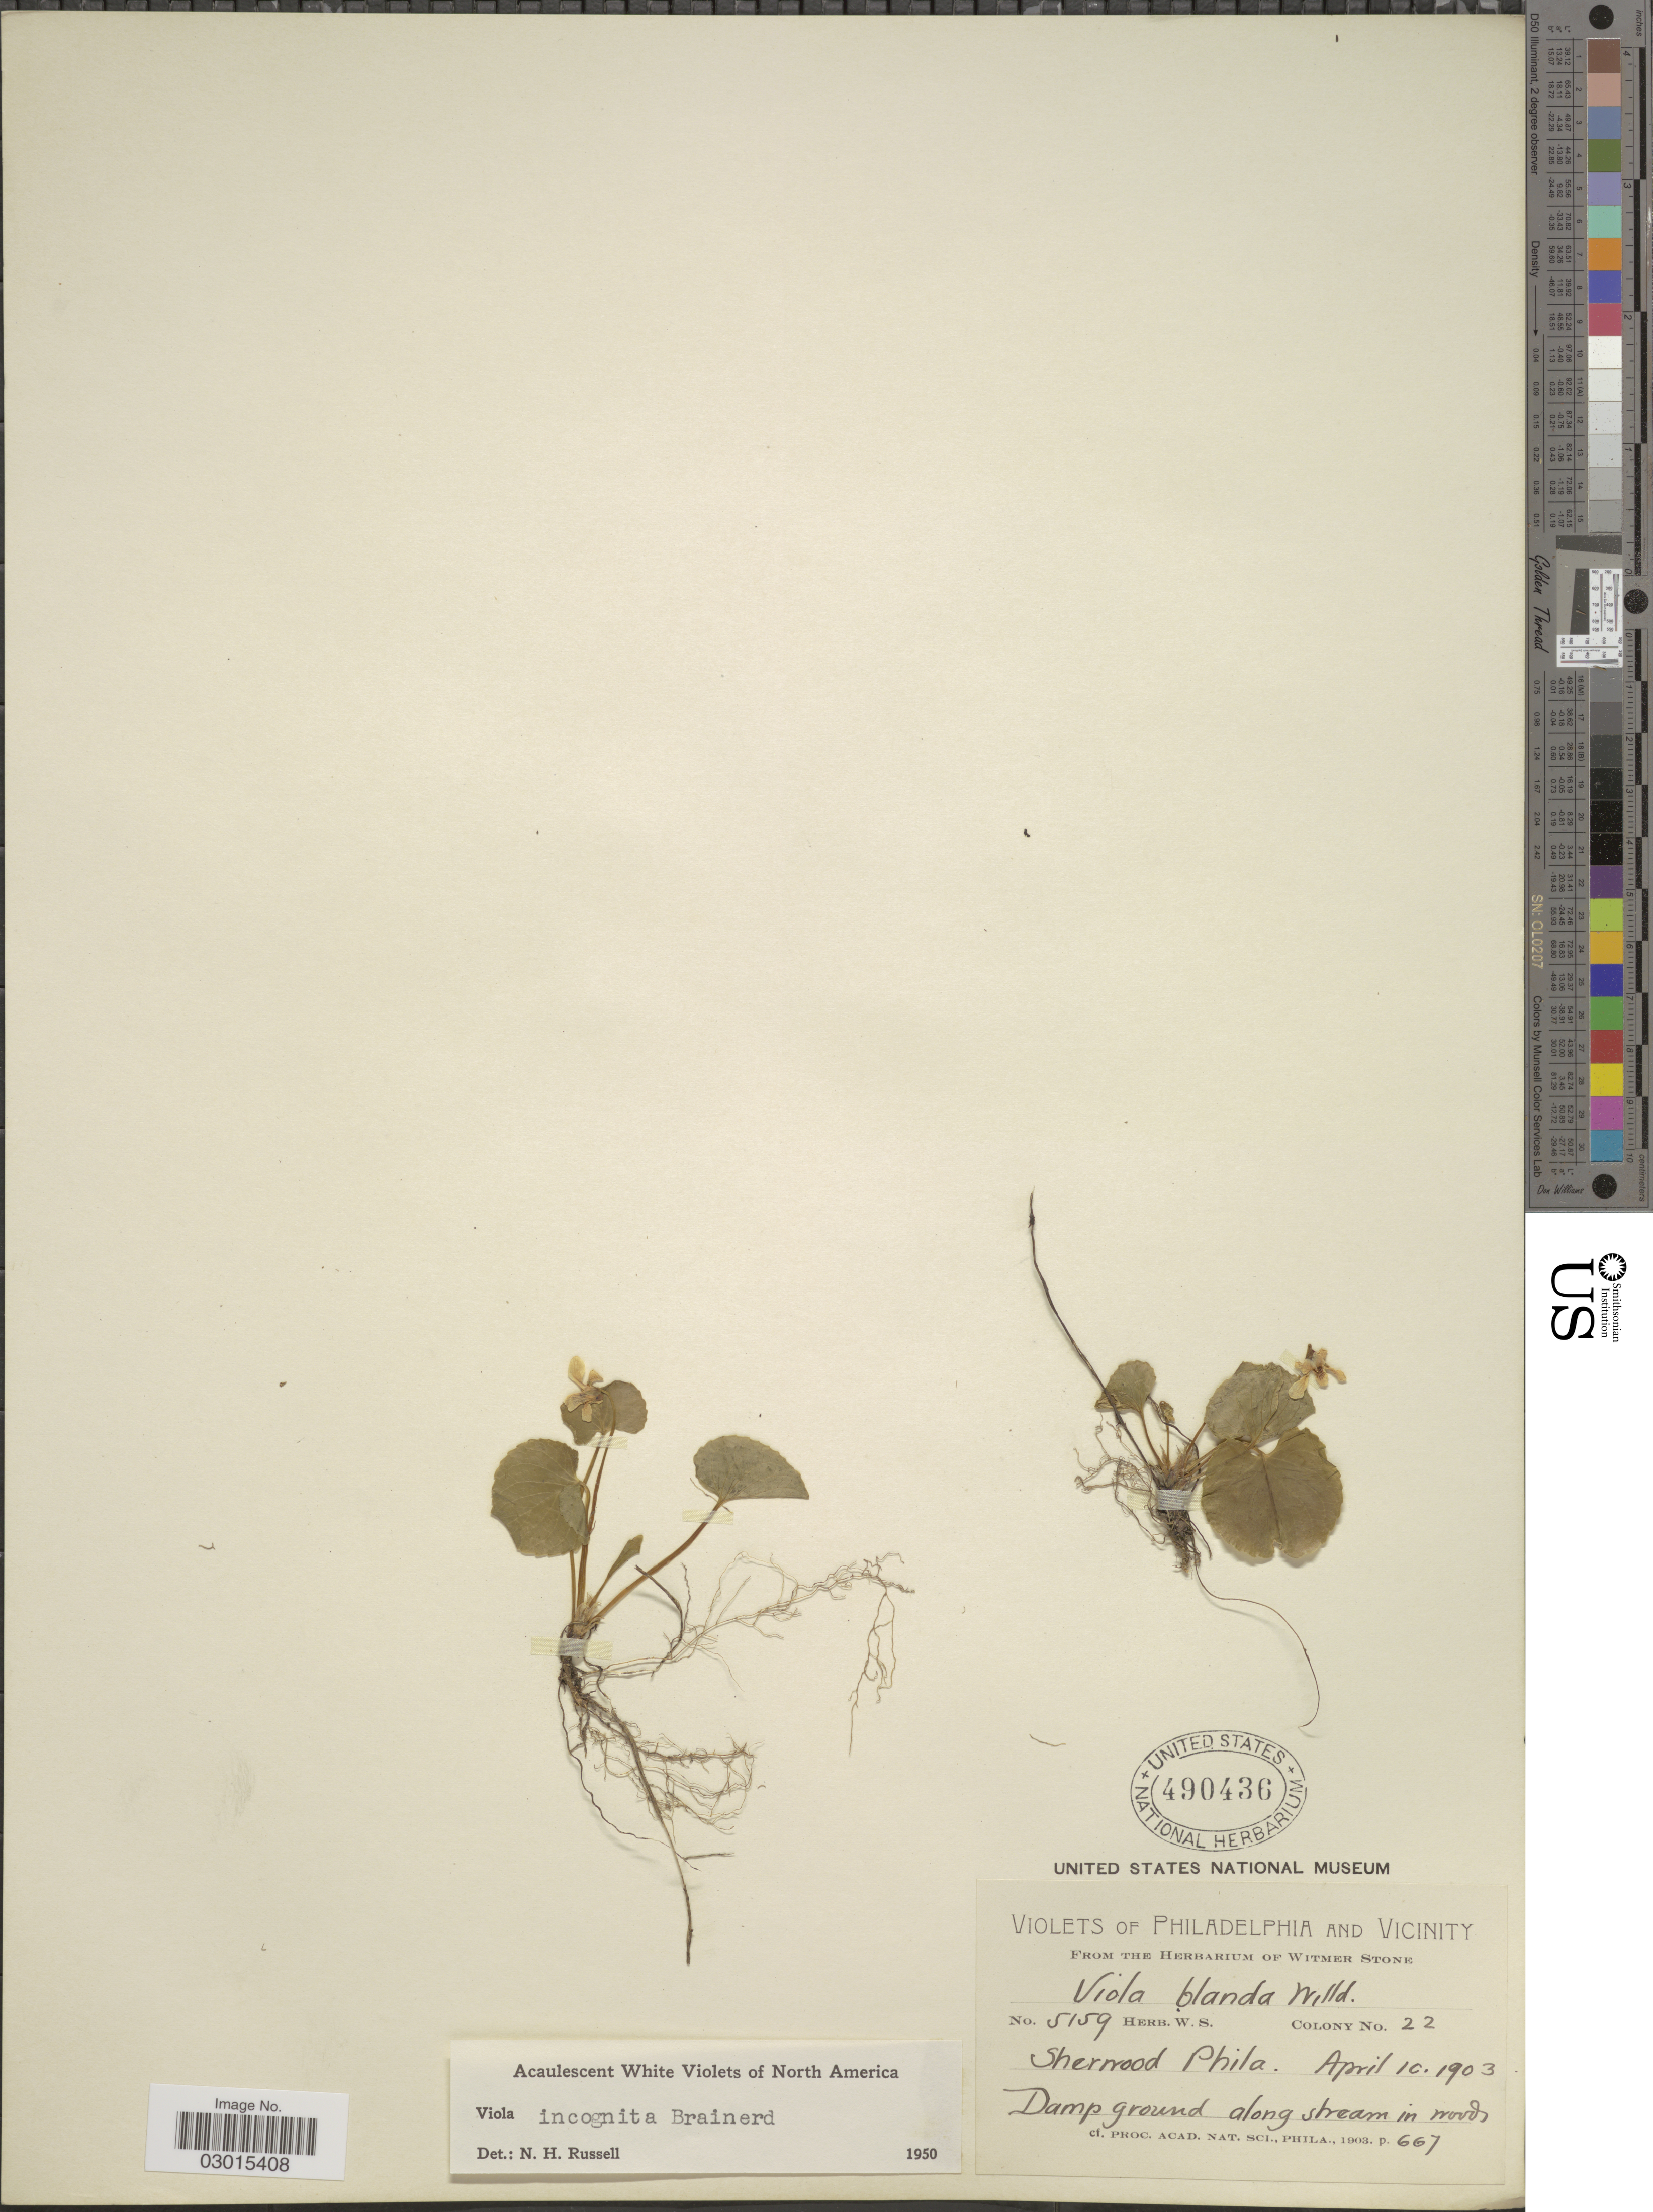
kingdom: Plantae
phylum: Tracheophyta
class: Magnoliopsida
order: Malpighiales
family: Violaceae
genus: Viola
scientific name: Viola incognita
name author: Brainerd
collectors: Ex herb Witmer Stone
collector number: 5159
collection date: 1903-04-10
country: United States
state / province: Pennsylvania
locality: Philadelphia and Vicinity. Sherwood Phila.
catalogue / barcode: US 490436